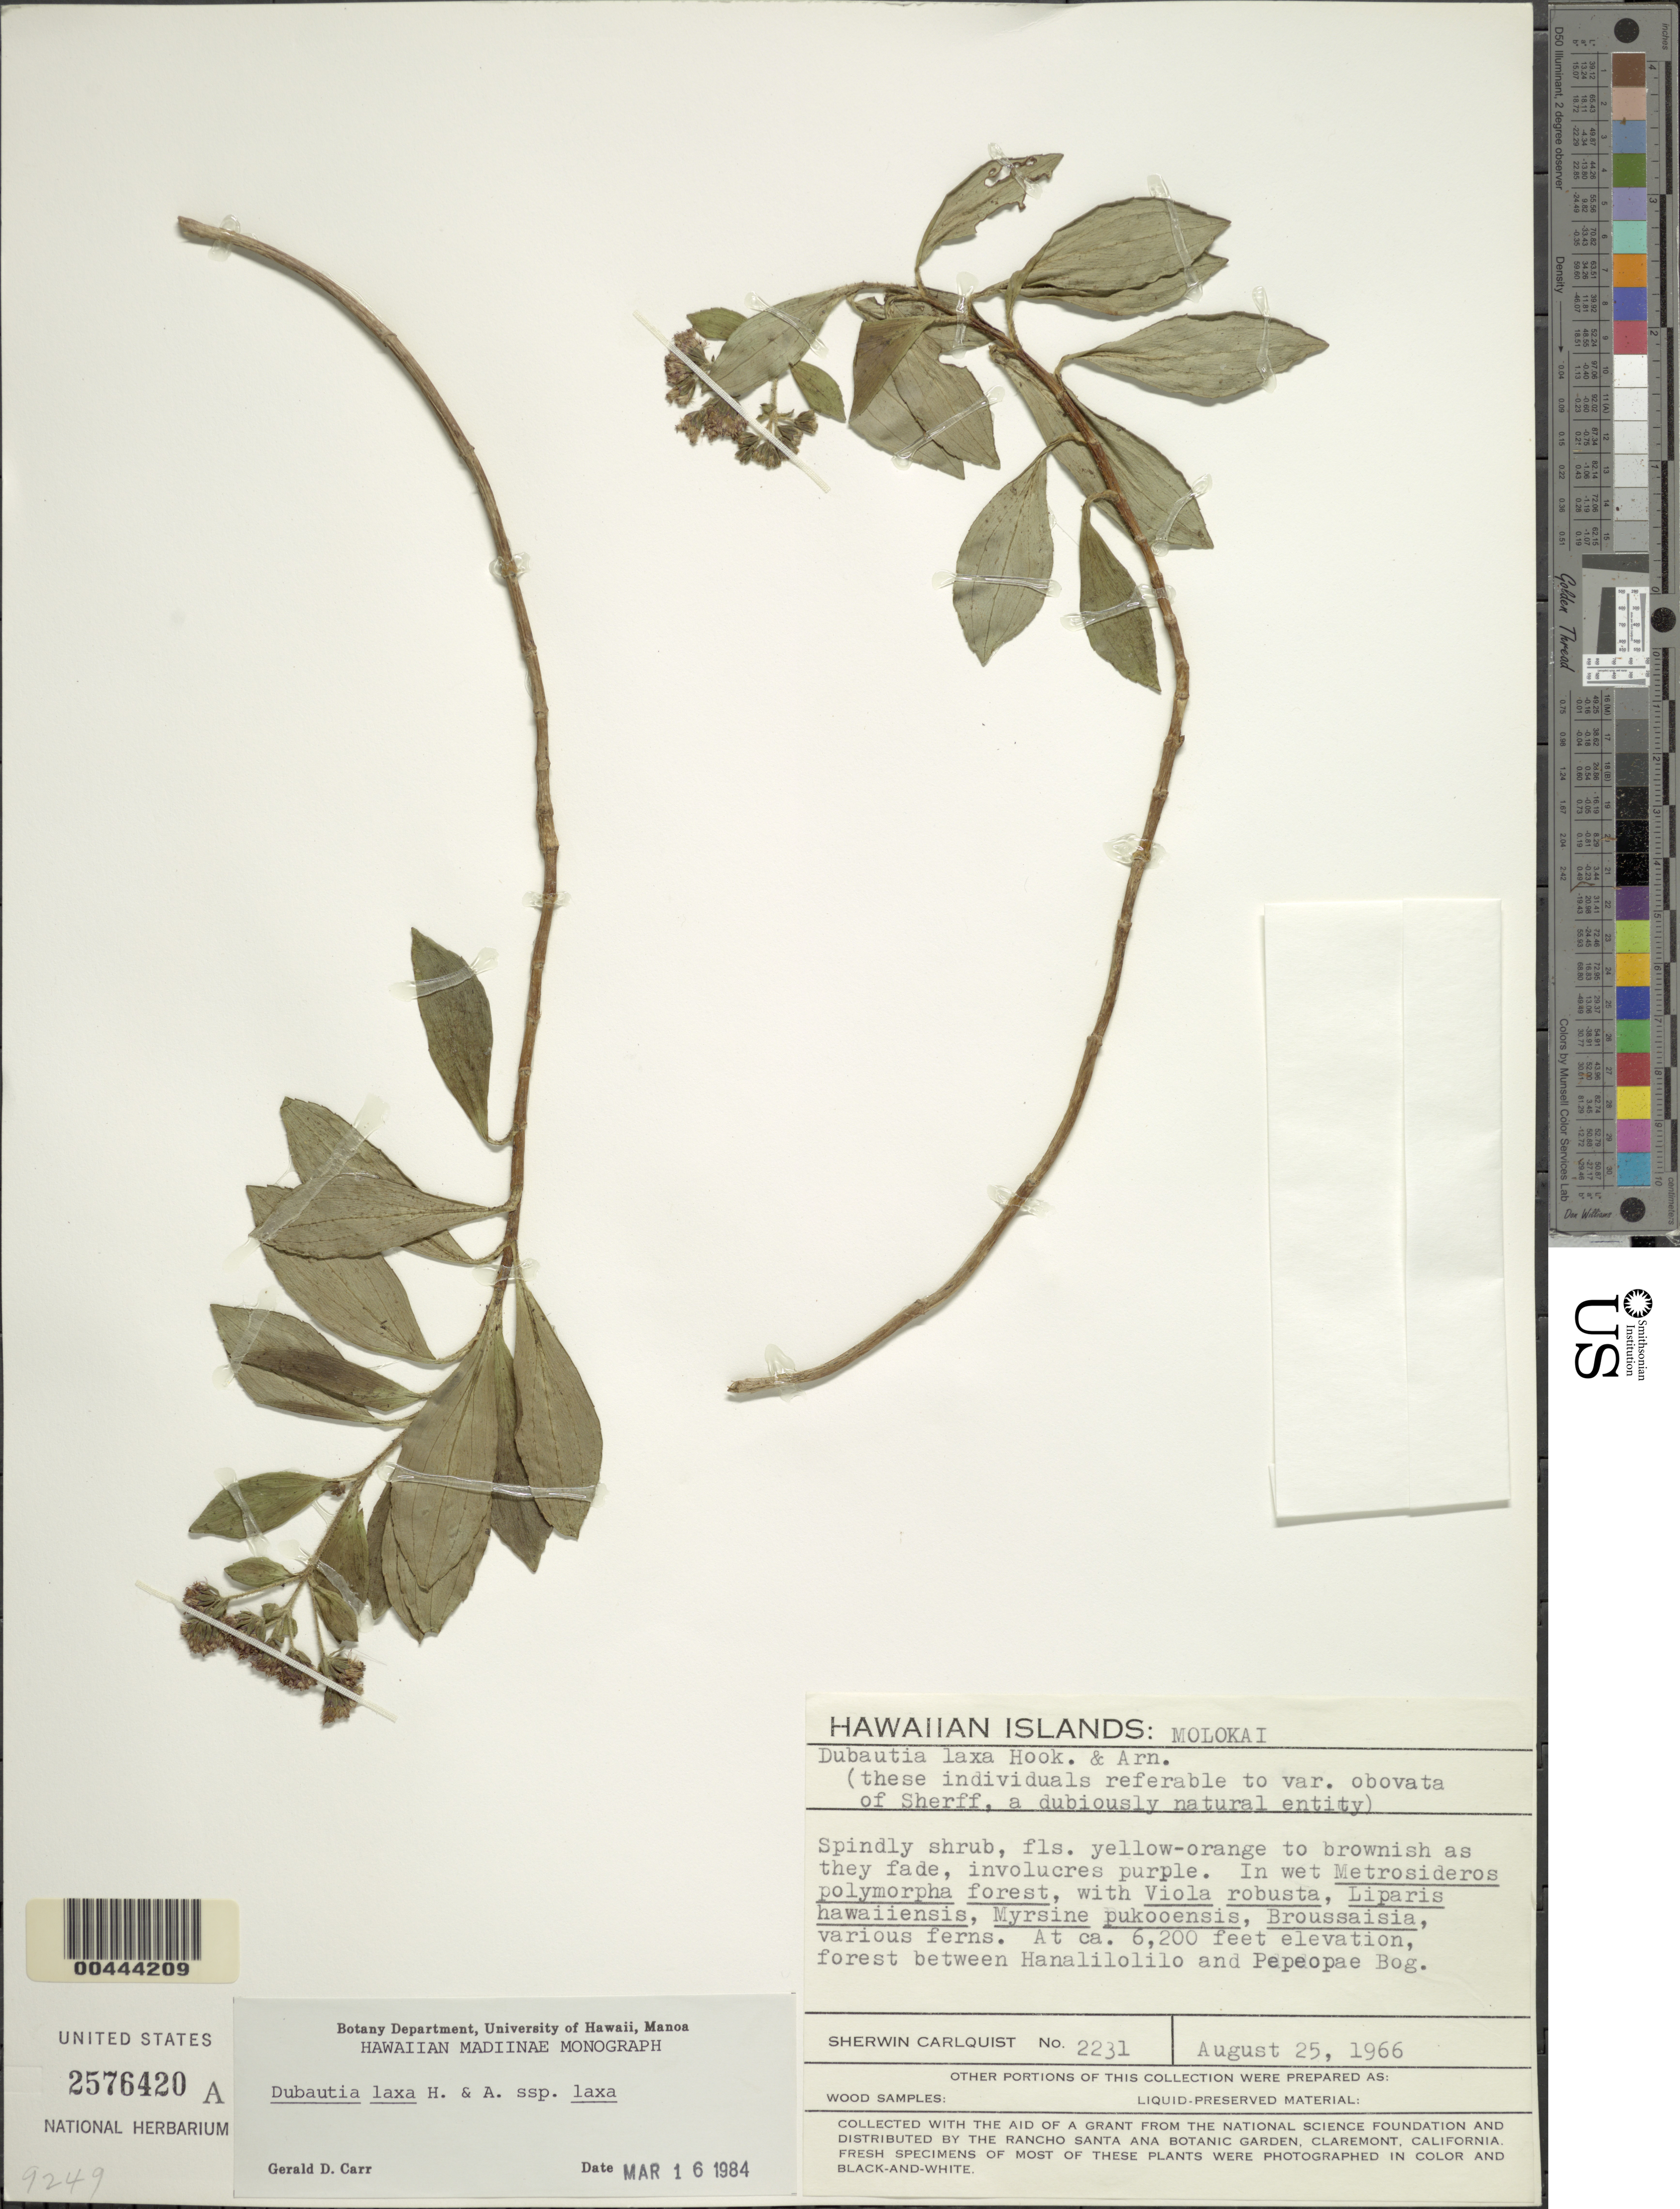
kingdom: Plantae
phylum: Tracheophyta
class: Magnoliopsida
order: Asterales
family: Asteraceae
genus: Dubautia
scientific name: Dubautia laxa subsp. laxa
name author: Hook. & Arn.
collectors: S. Carlquist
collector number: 2231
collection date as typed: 25 Aug 1966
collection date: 1966-08-25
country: United States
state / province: Hawaii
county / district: Maui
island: Moloka'i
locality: Forest between Hanalilolilo and Pepeopae Bog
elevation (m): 1890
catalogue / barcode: US 2576420A